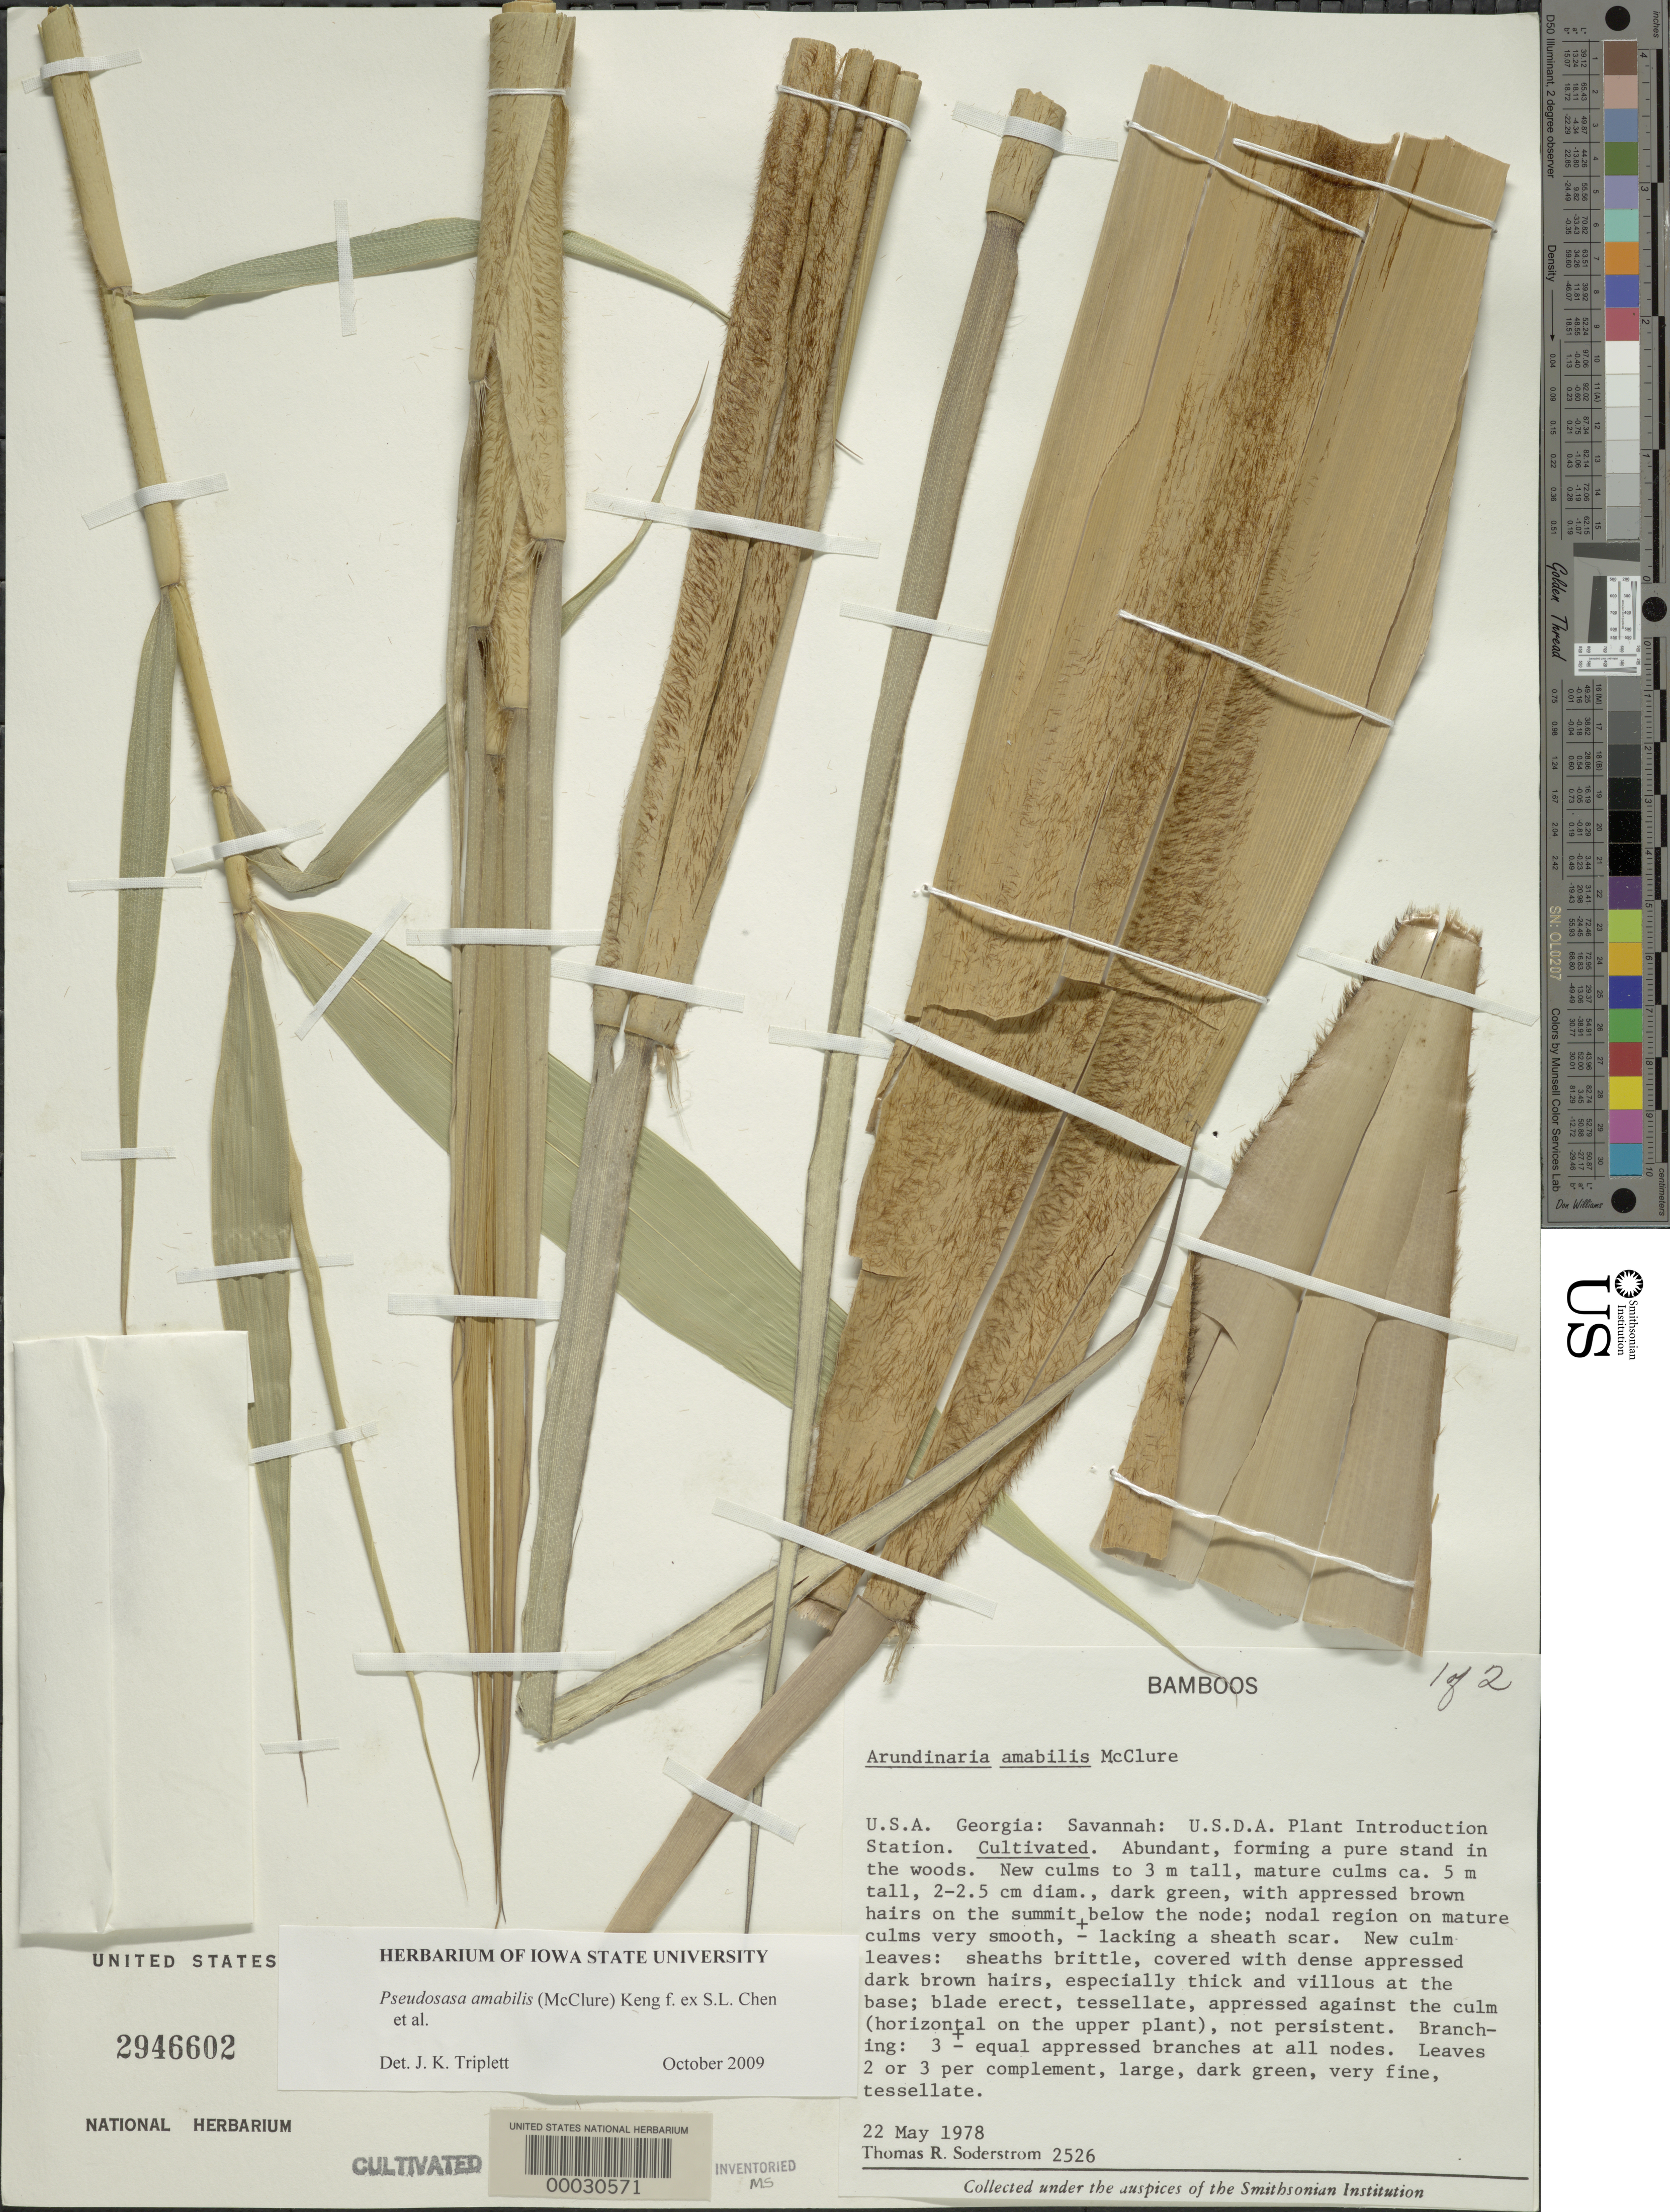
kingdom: Plantae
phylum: Tracheophyta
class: Liliopsida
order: Poales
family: Poaceae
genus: Pseudosasa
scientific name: Pseudosasa amabilis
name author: (McClure) Keng f.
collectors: T. R. Soderstrom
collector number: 2526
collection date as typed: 22 May 1978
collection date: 1978-05-22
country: United States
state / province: Georgia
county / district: Chatham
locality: Savannah, U.S.D.A. Plant Introduction Station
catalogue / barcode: US 2946602